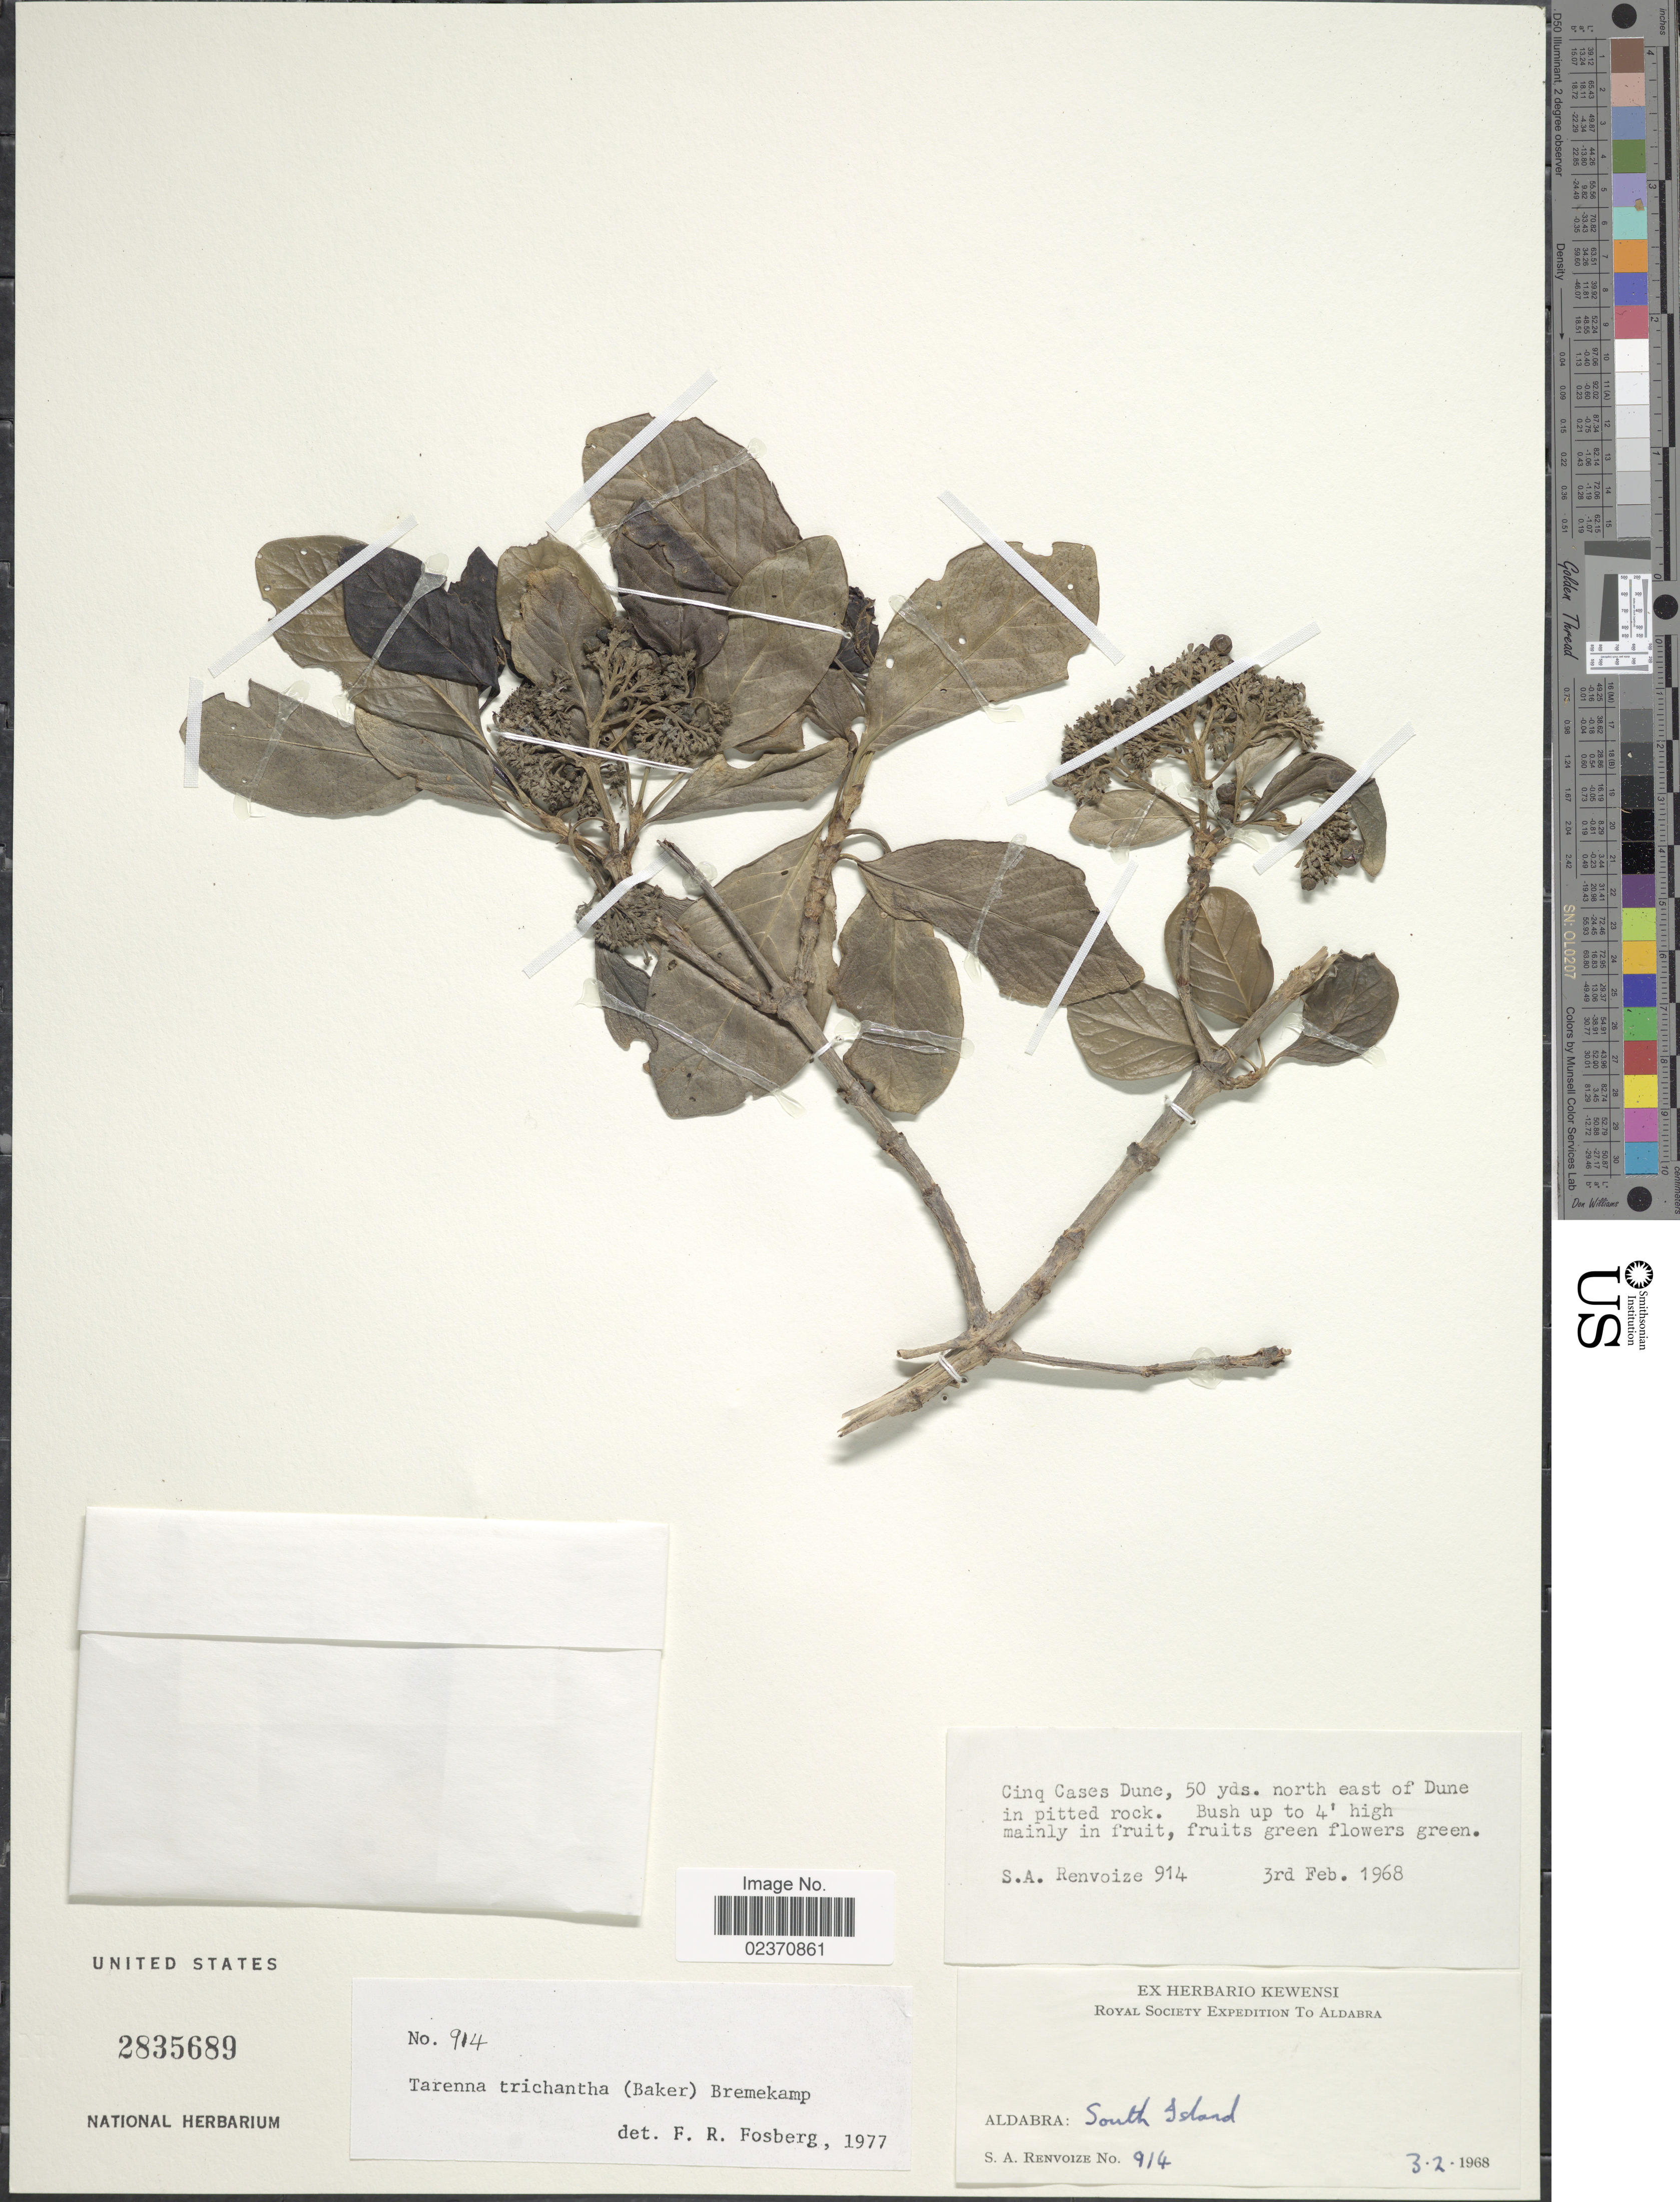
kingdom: Plantae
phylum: Tracheophyta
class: Magnoliopsida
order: Gentianales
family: Rubiaceae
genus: Paracephaelis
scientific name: Paracephaelis trichantha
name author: (Baker) De Block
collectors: S. A. Renvoize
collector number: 914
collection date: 1968-02-03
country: Seychelles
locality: Aldabra: South Island, Cinq Cases Dune, 50 yds. north east of Dune in pitted rock.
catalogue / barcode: US 2835689